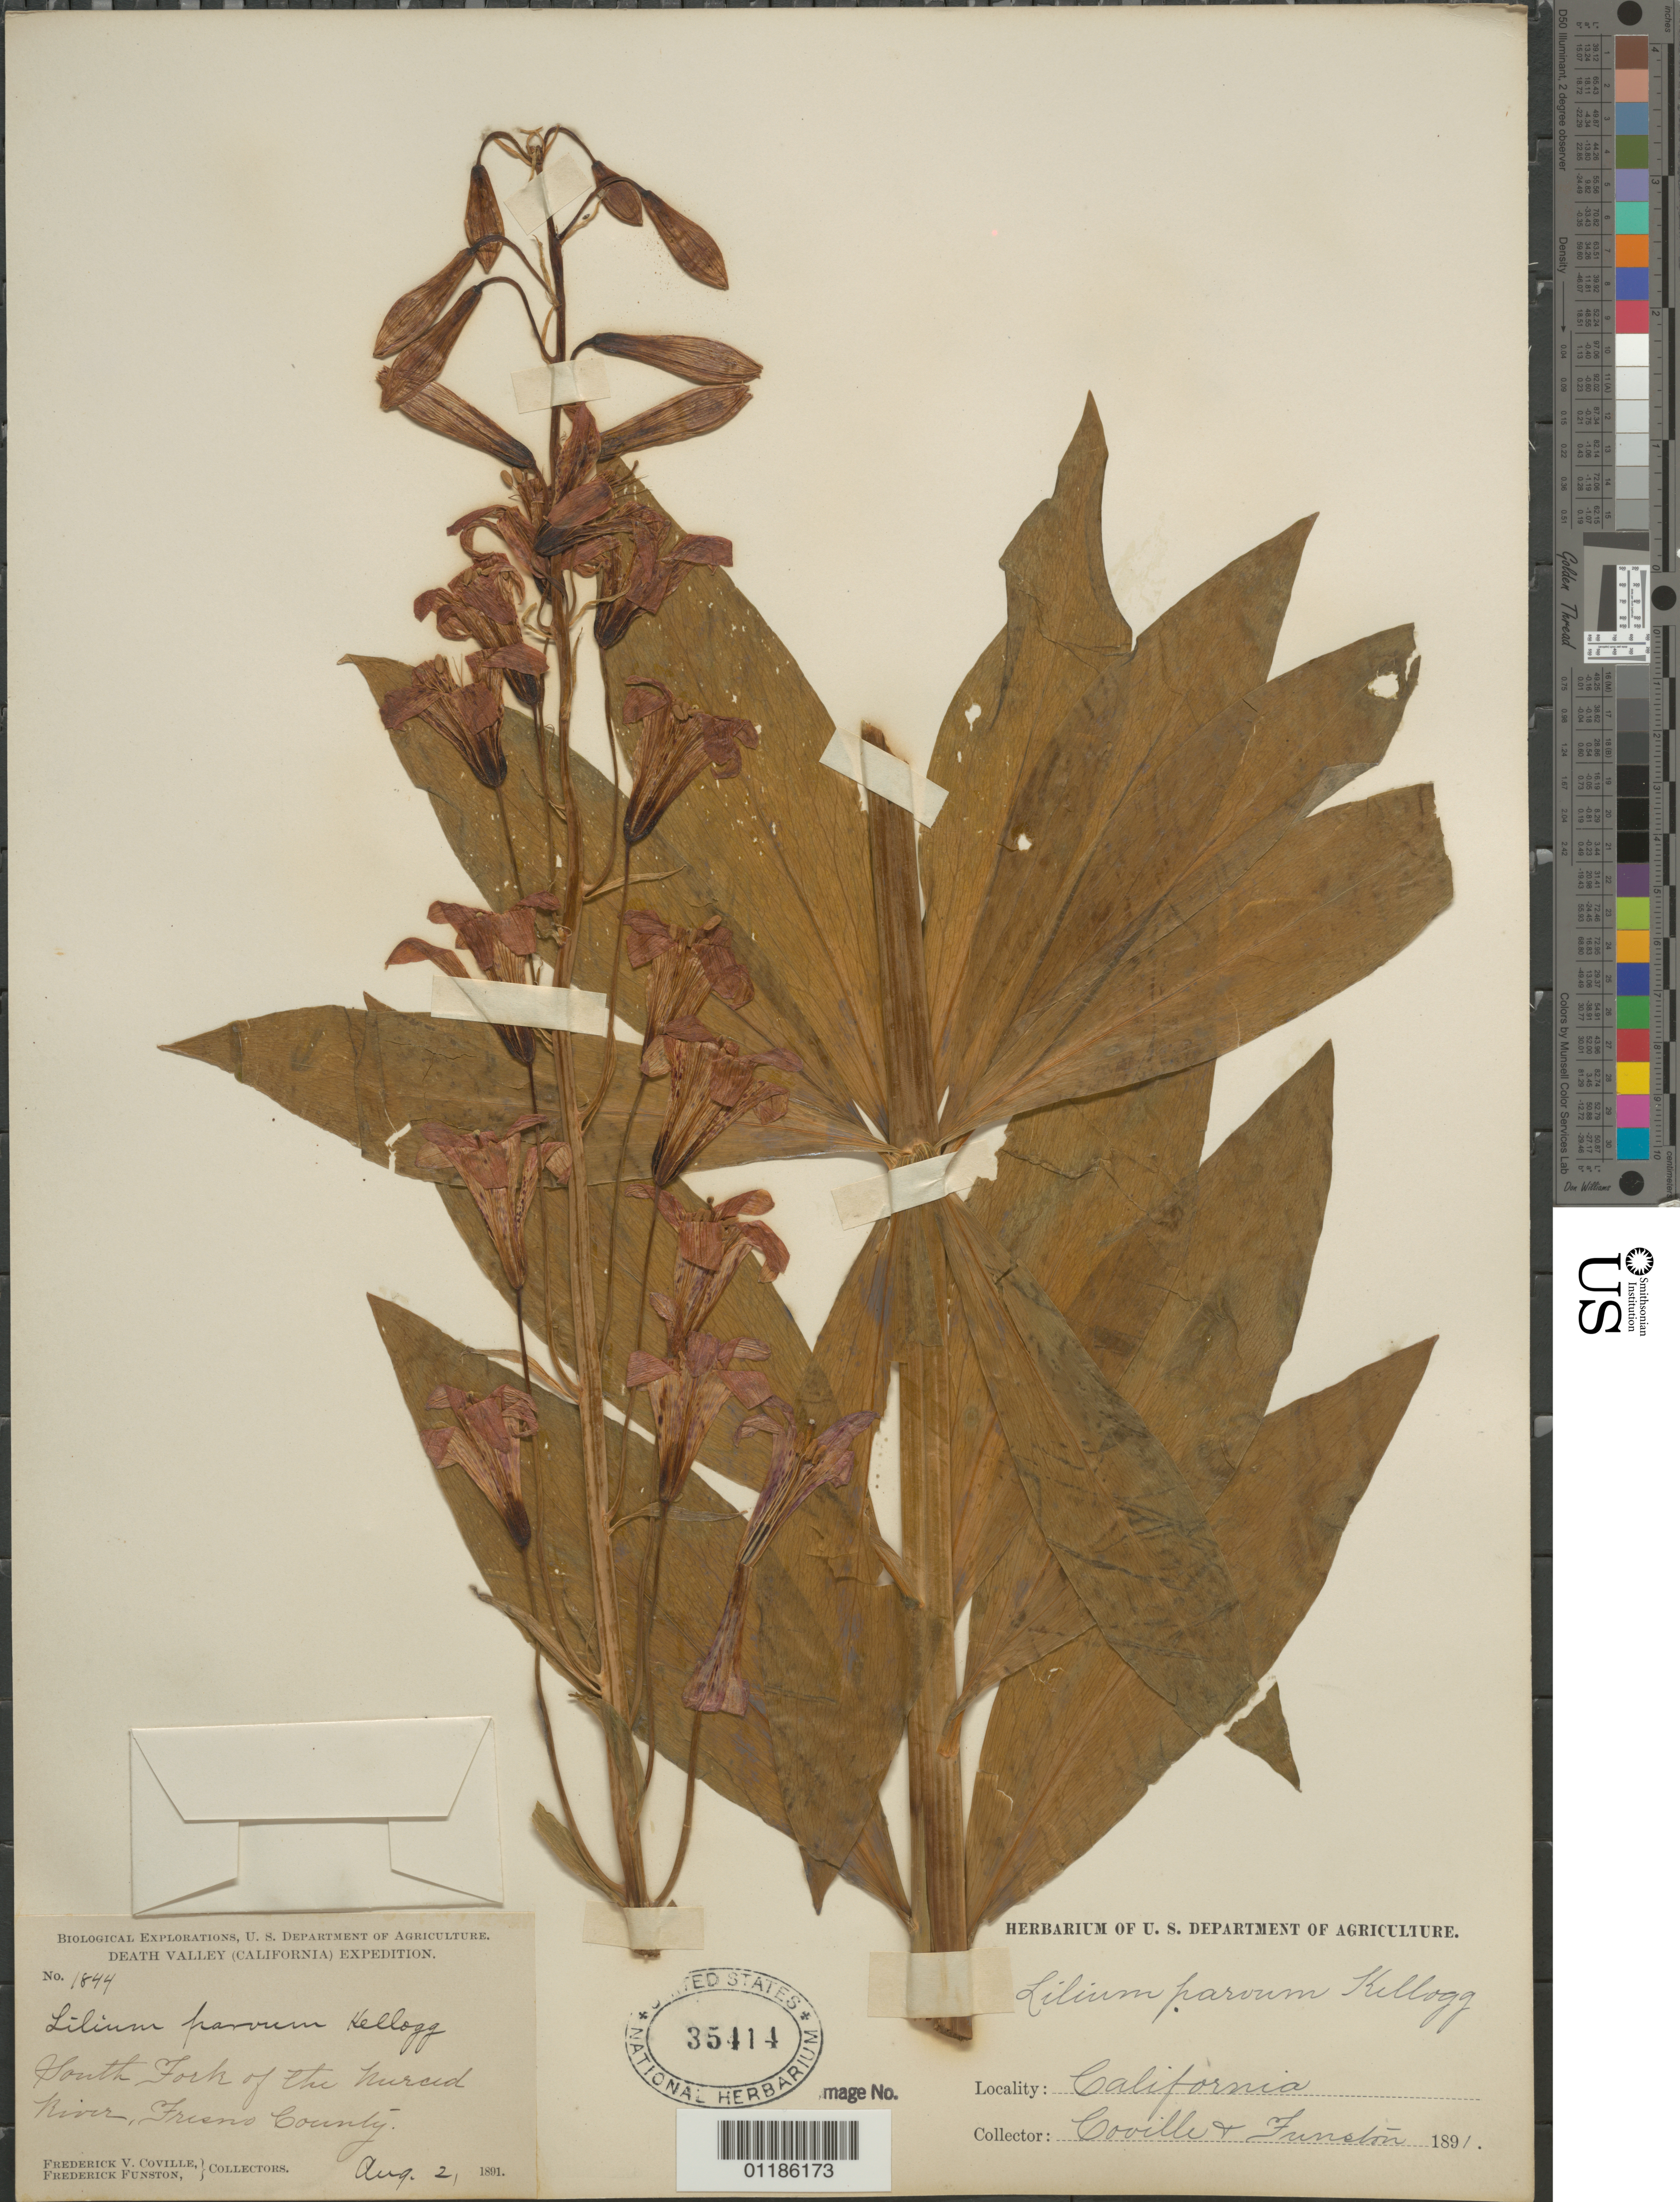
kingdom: Plantae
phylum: Tracheophyta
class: Liliopsida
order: Liliales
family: Liliaceae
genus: Lilium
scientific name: Lilium parvum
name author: Kellogg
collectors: F. V. Coville & F. Funston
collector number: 1844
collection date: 1891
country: United States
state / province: California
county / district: Fresno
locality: South Fork of the Mercel River.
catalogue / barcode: US 35414